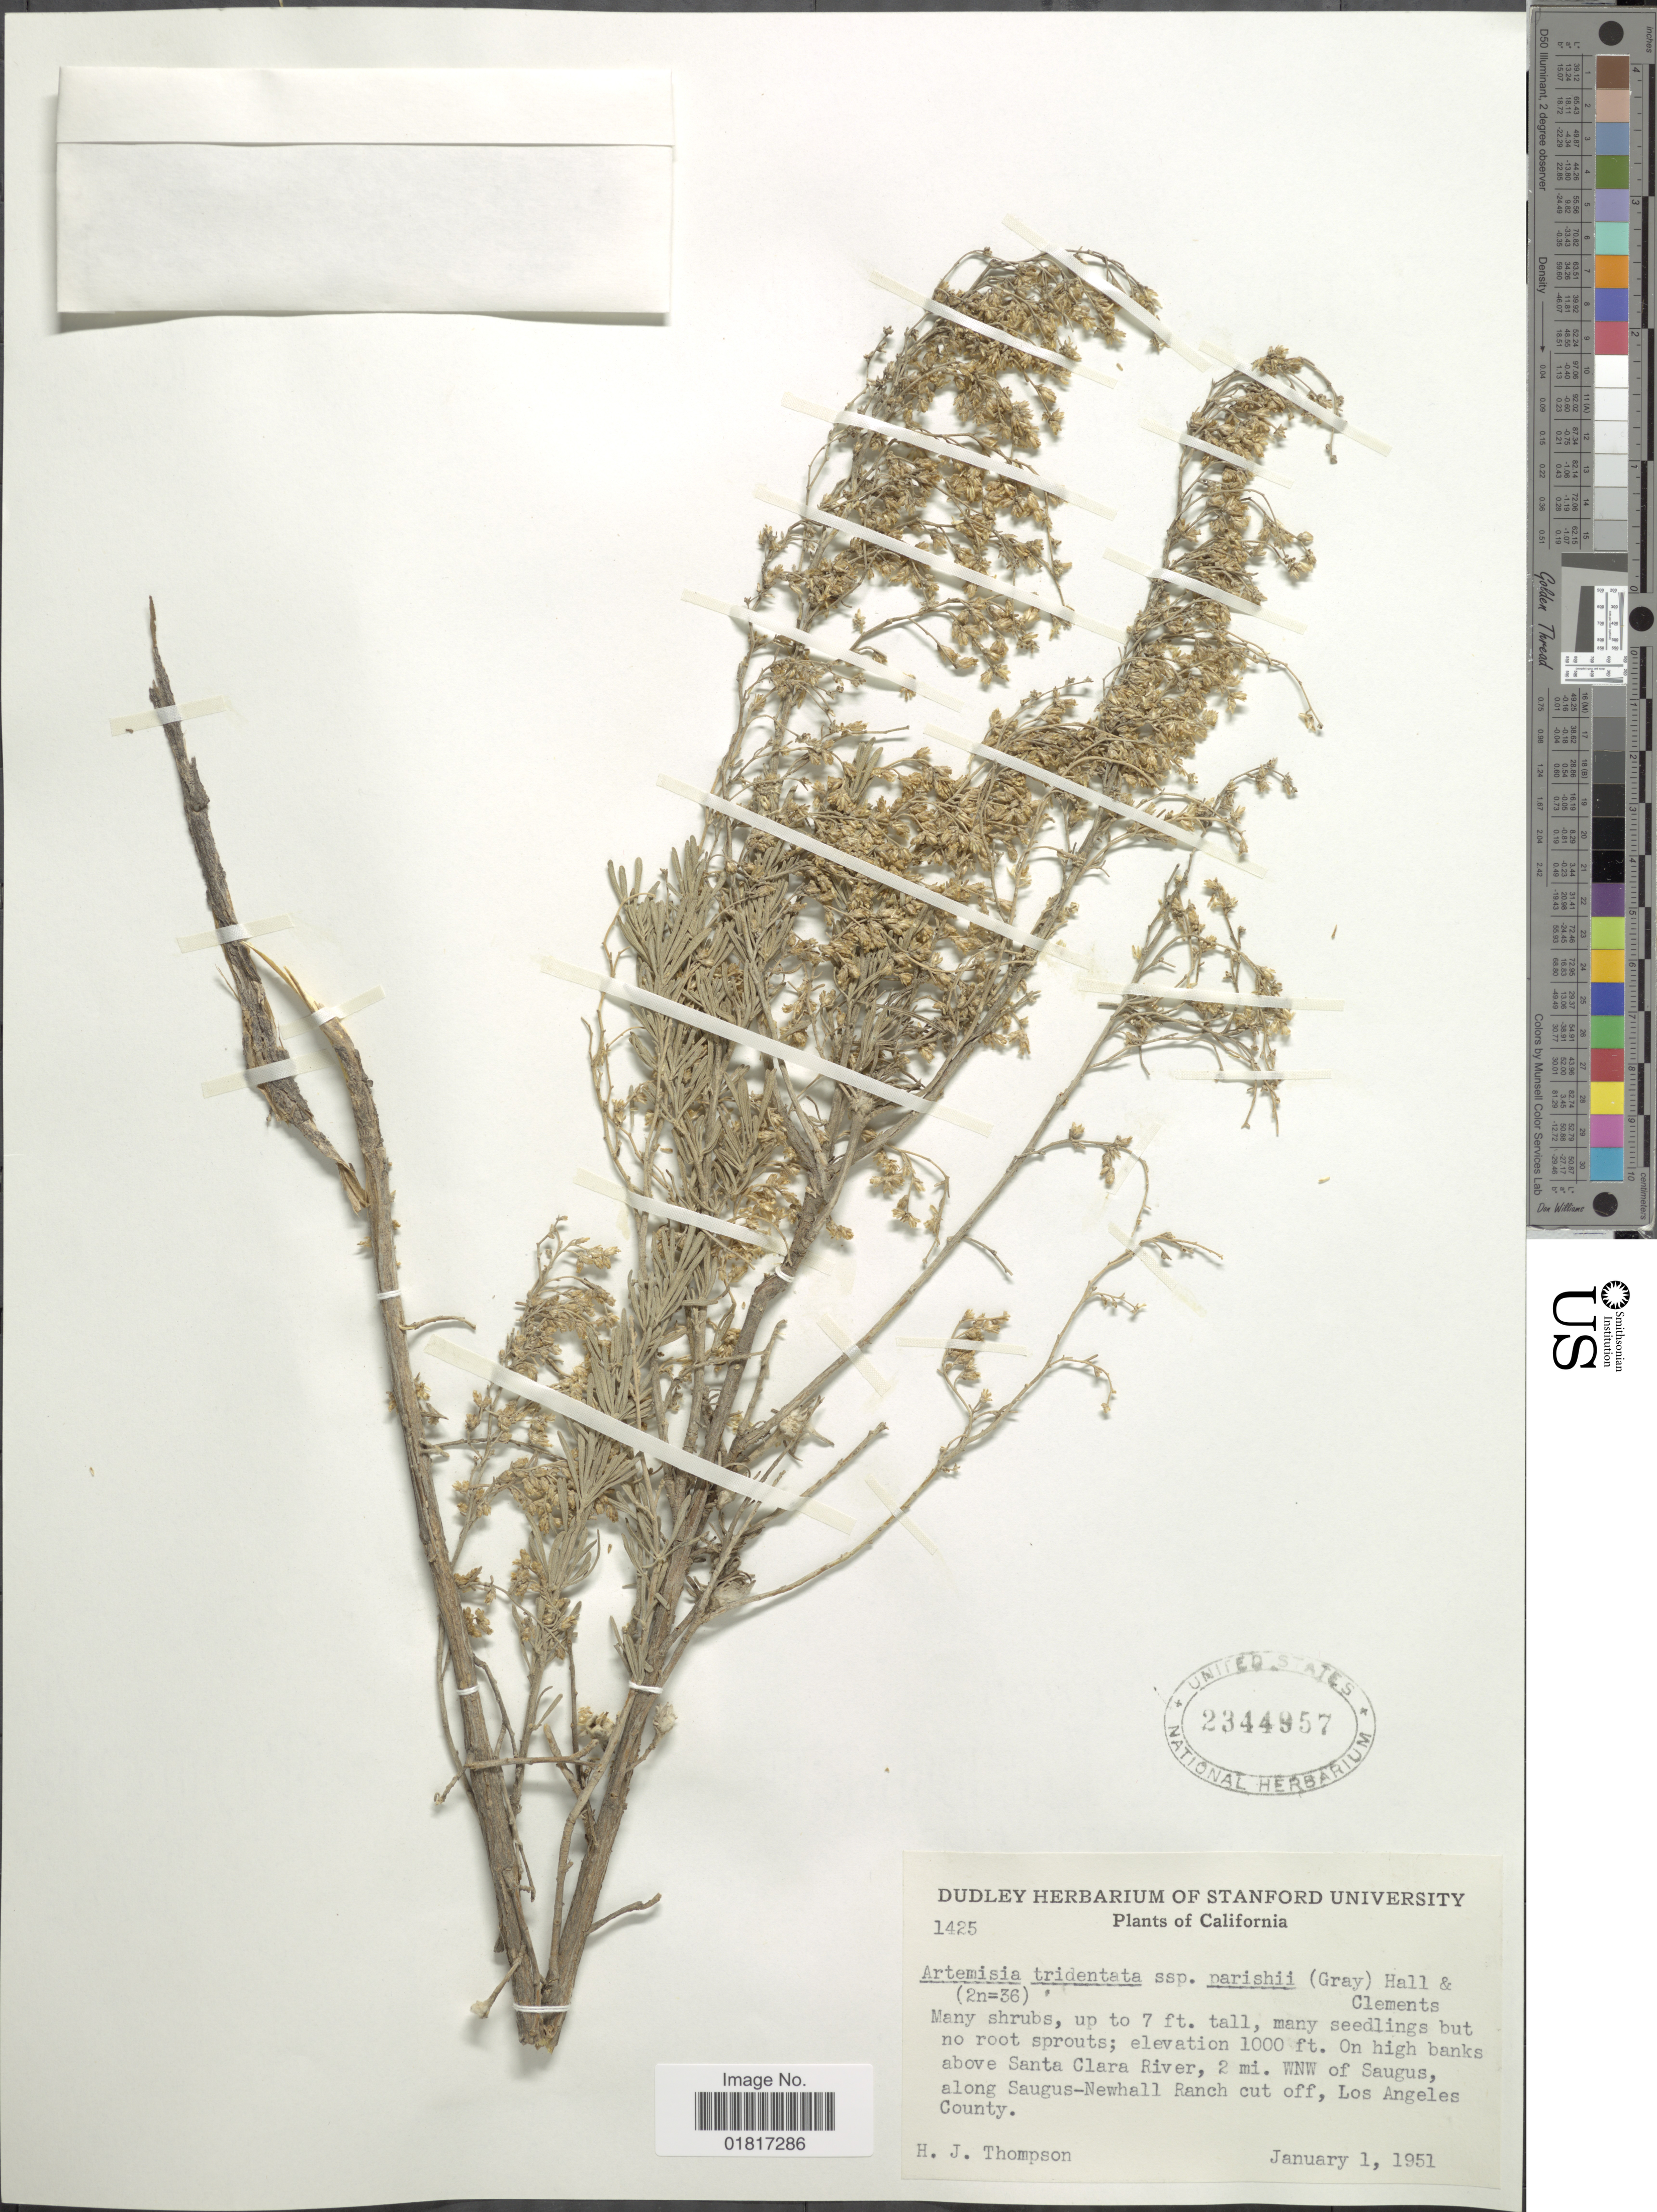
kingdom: Plantae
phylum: Tracheophyta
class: Magnoliopsida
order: Asterales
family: Asteraceae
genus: Artemisia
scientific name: Artemisia tridentata var. parishii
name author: (A. Gray) Jeps.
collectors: H. J. Thompson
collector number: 1425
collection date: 1951-01-01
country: United States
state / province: California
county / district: Los Angeles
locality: On high banks above Santa Clara River, 2 mi WNW of Saugus, along Saugus-Newhall Ranch cut off, los Angeles County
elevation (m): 305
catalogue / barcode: US 2344957